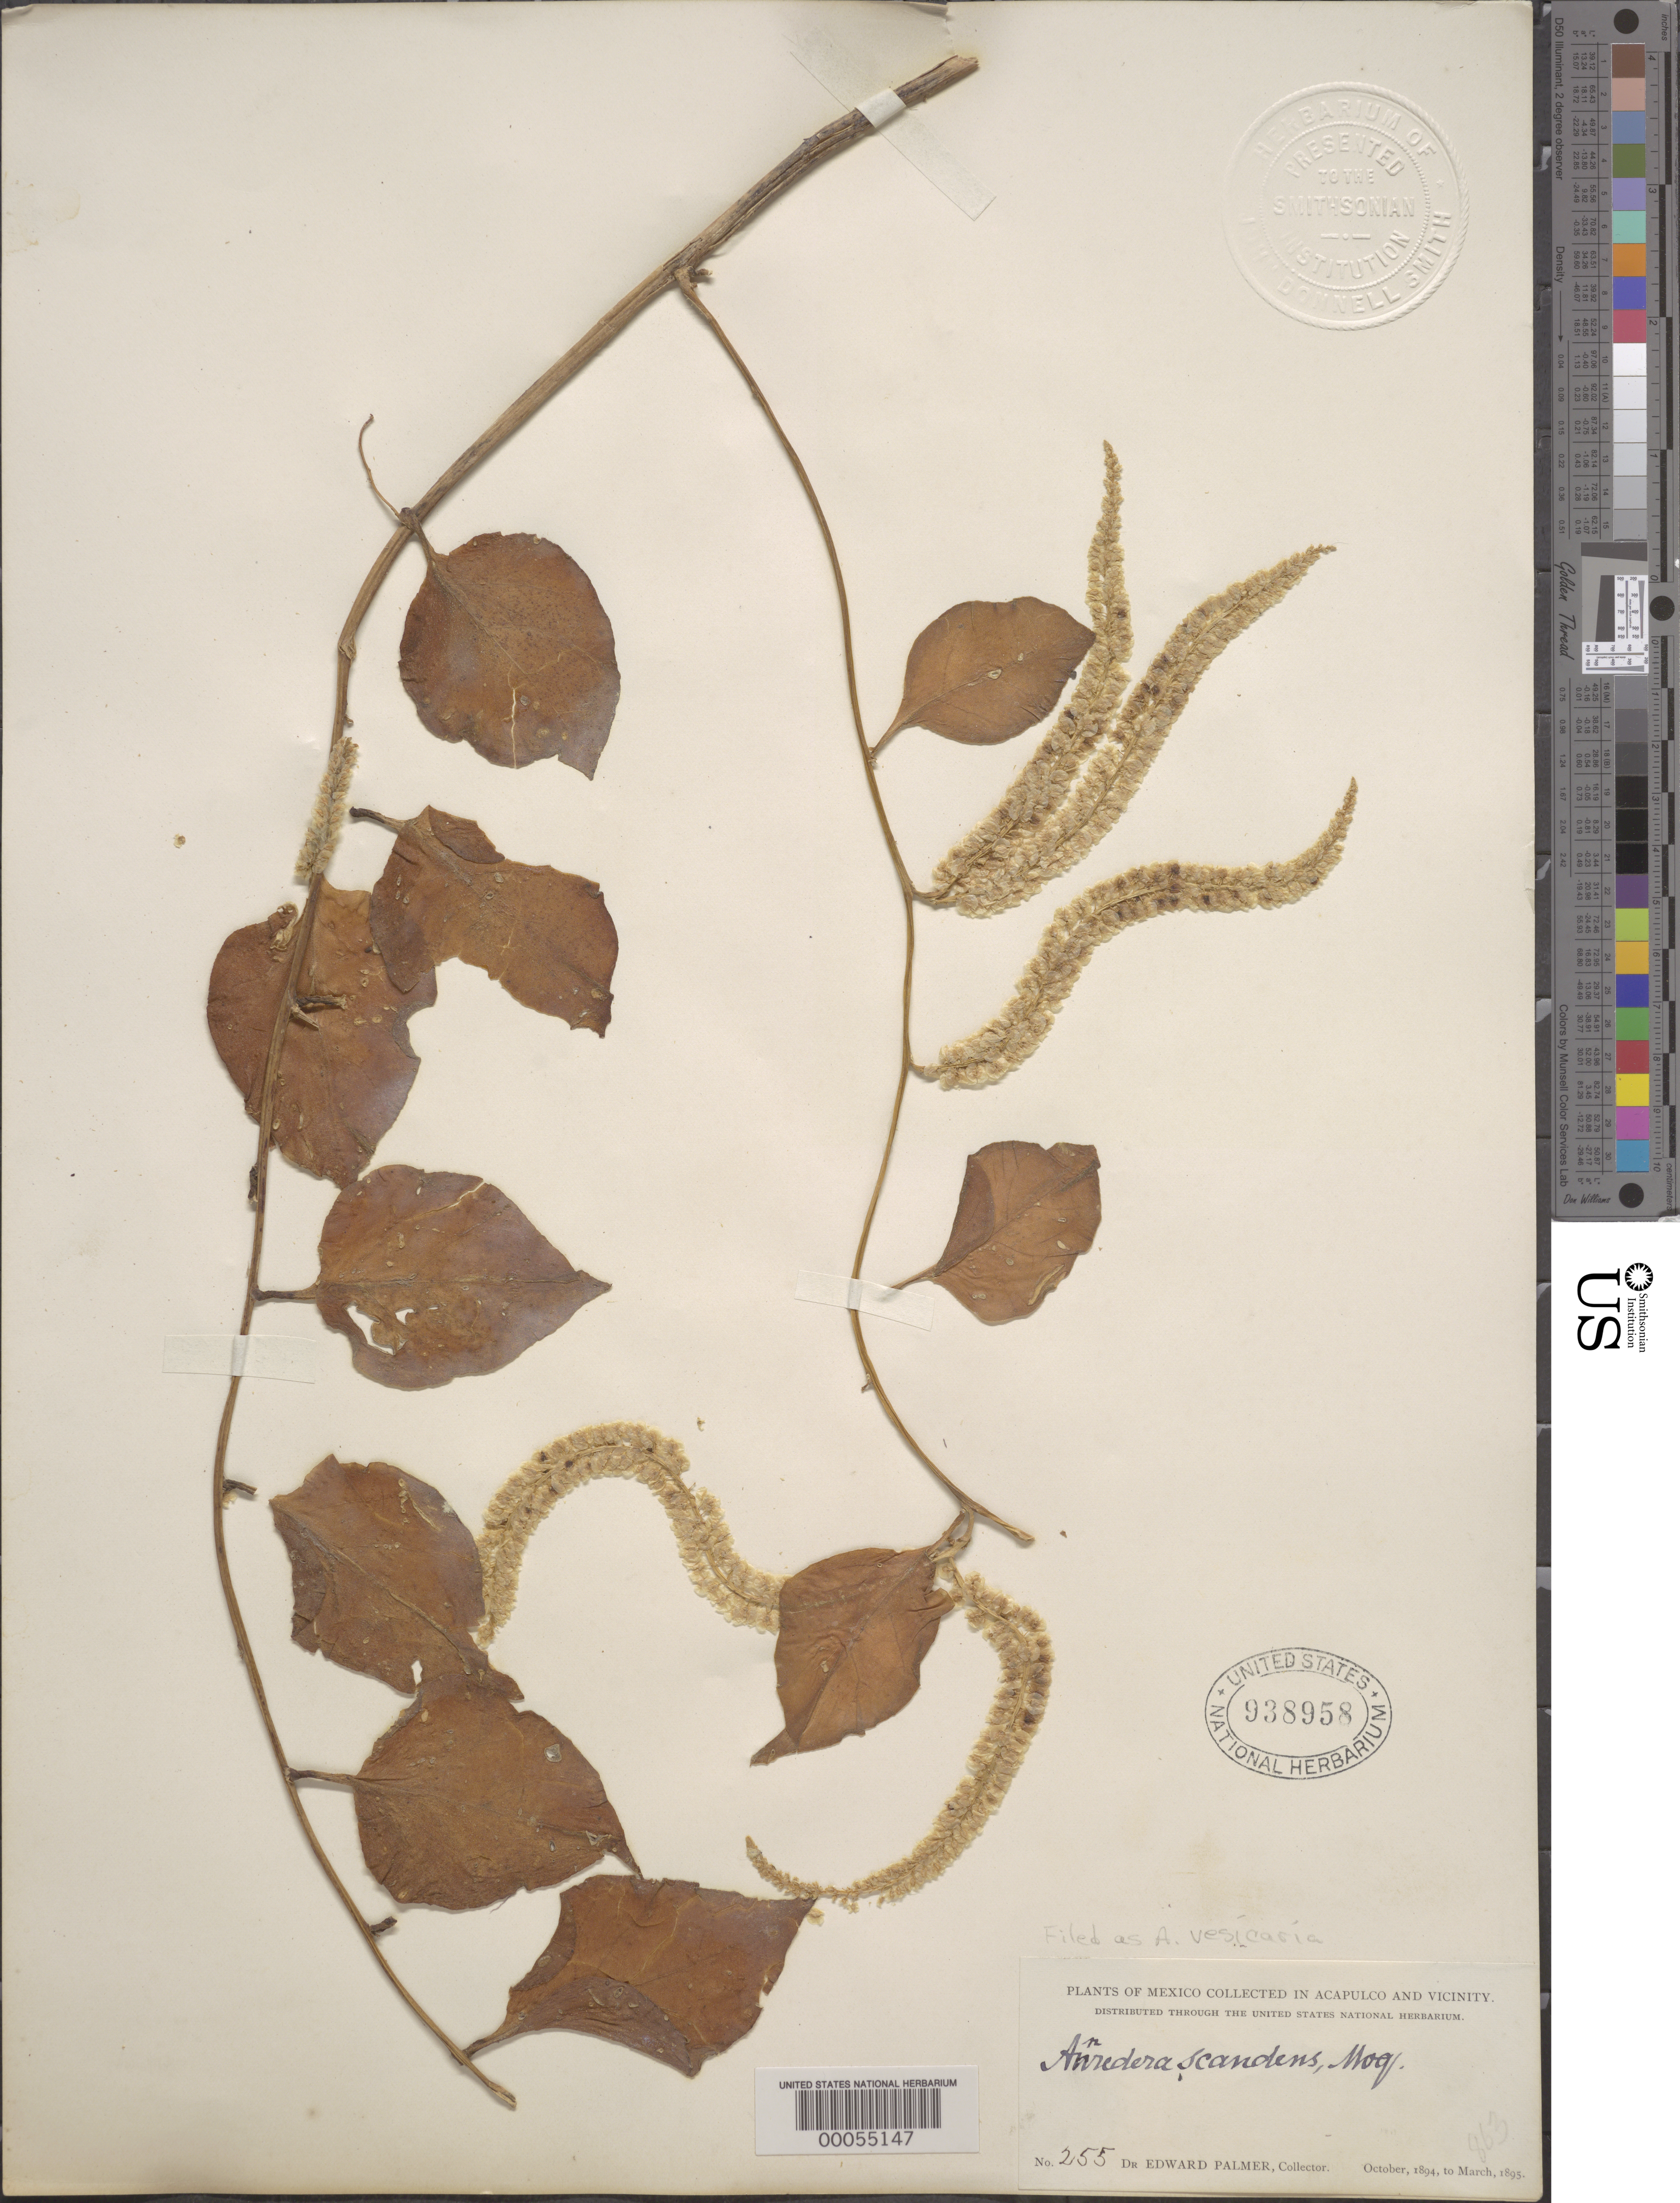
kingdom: Plantae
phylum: Tracheophyta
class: Magnoliopsida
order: Caryophyllales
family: Basellaceae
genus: Anredera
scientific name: Anredera vesicaria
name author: (Lam.) C.F. Gaertn.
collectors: E. Palmer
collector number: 255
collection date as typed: Oct 1894 to -- Mar 1895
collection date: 1894-10/1895-03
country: Mexico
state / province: Guerrero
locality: Acapulco and vicinity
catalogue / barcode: US 938958